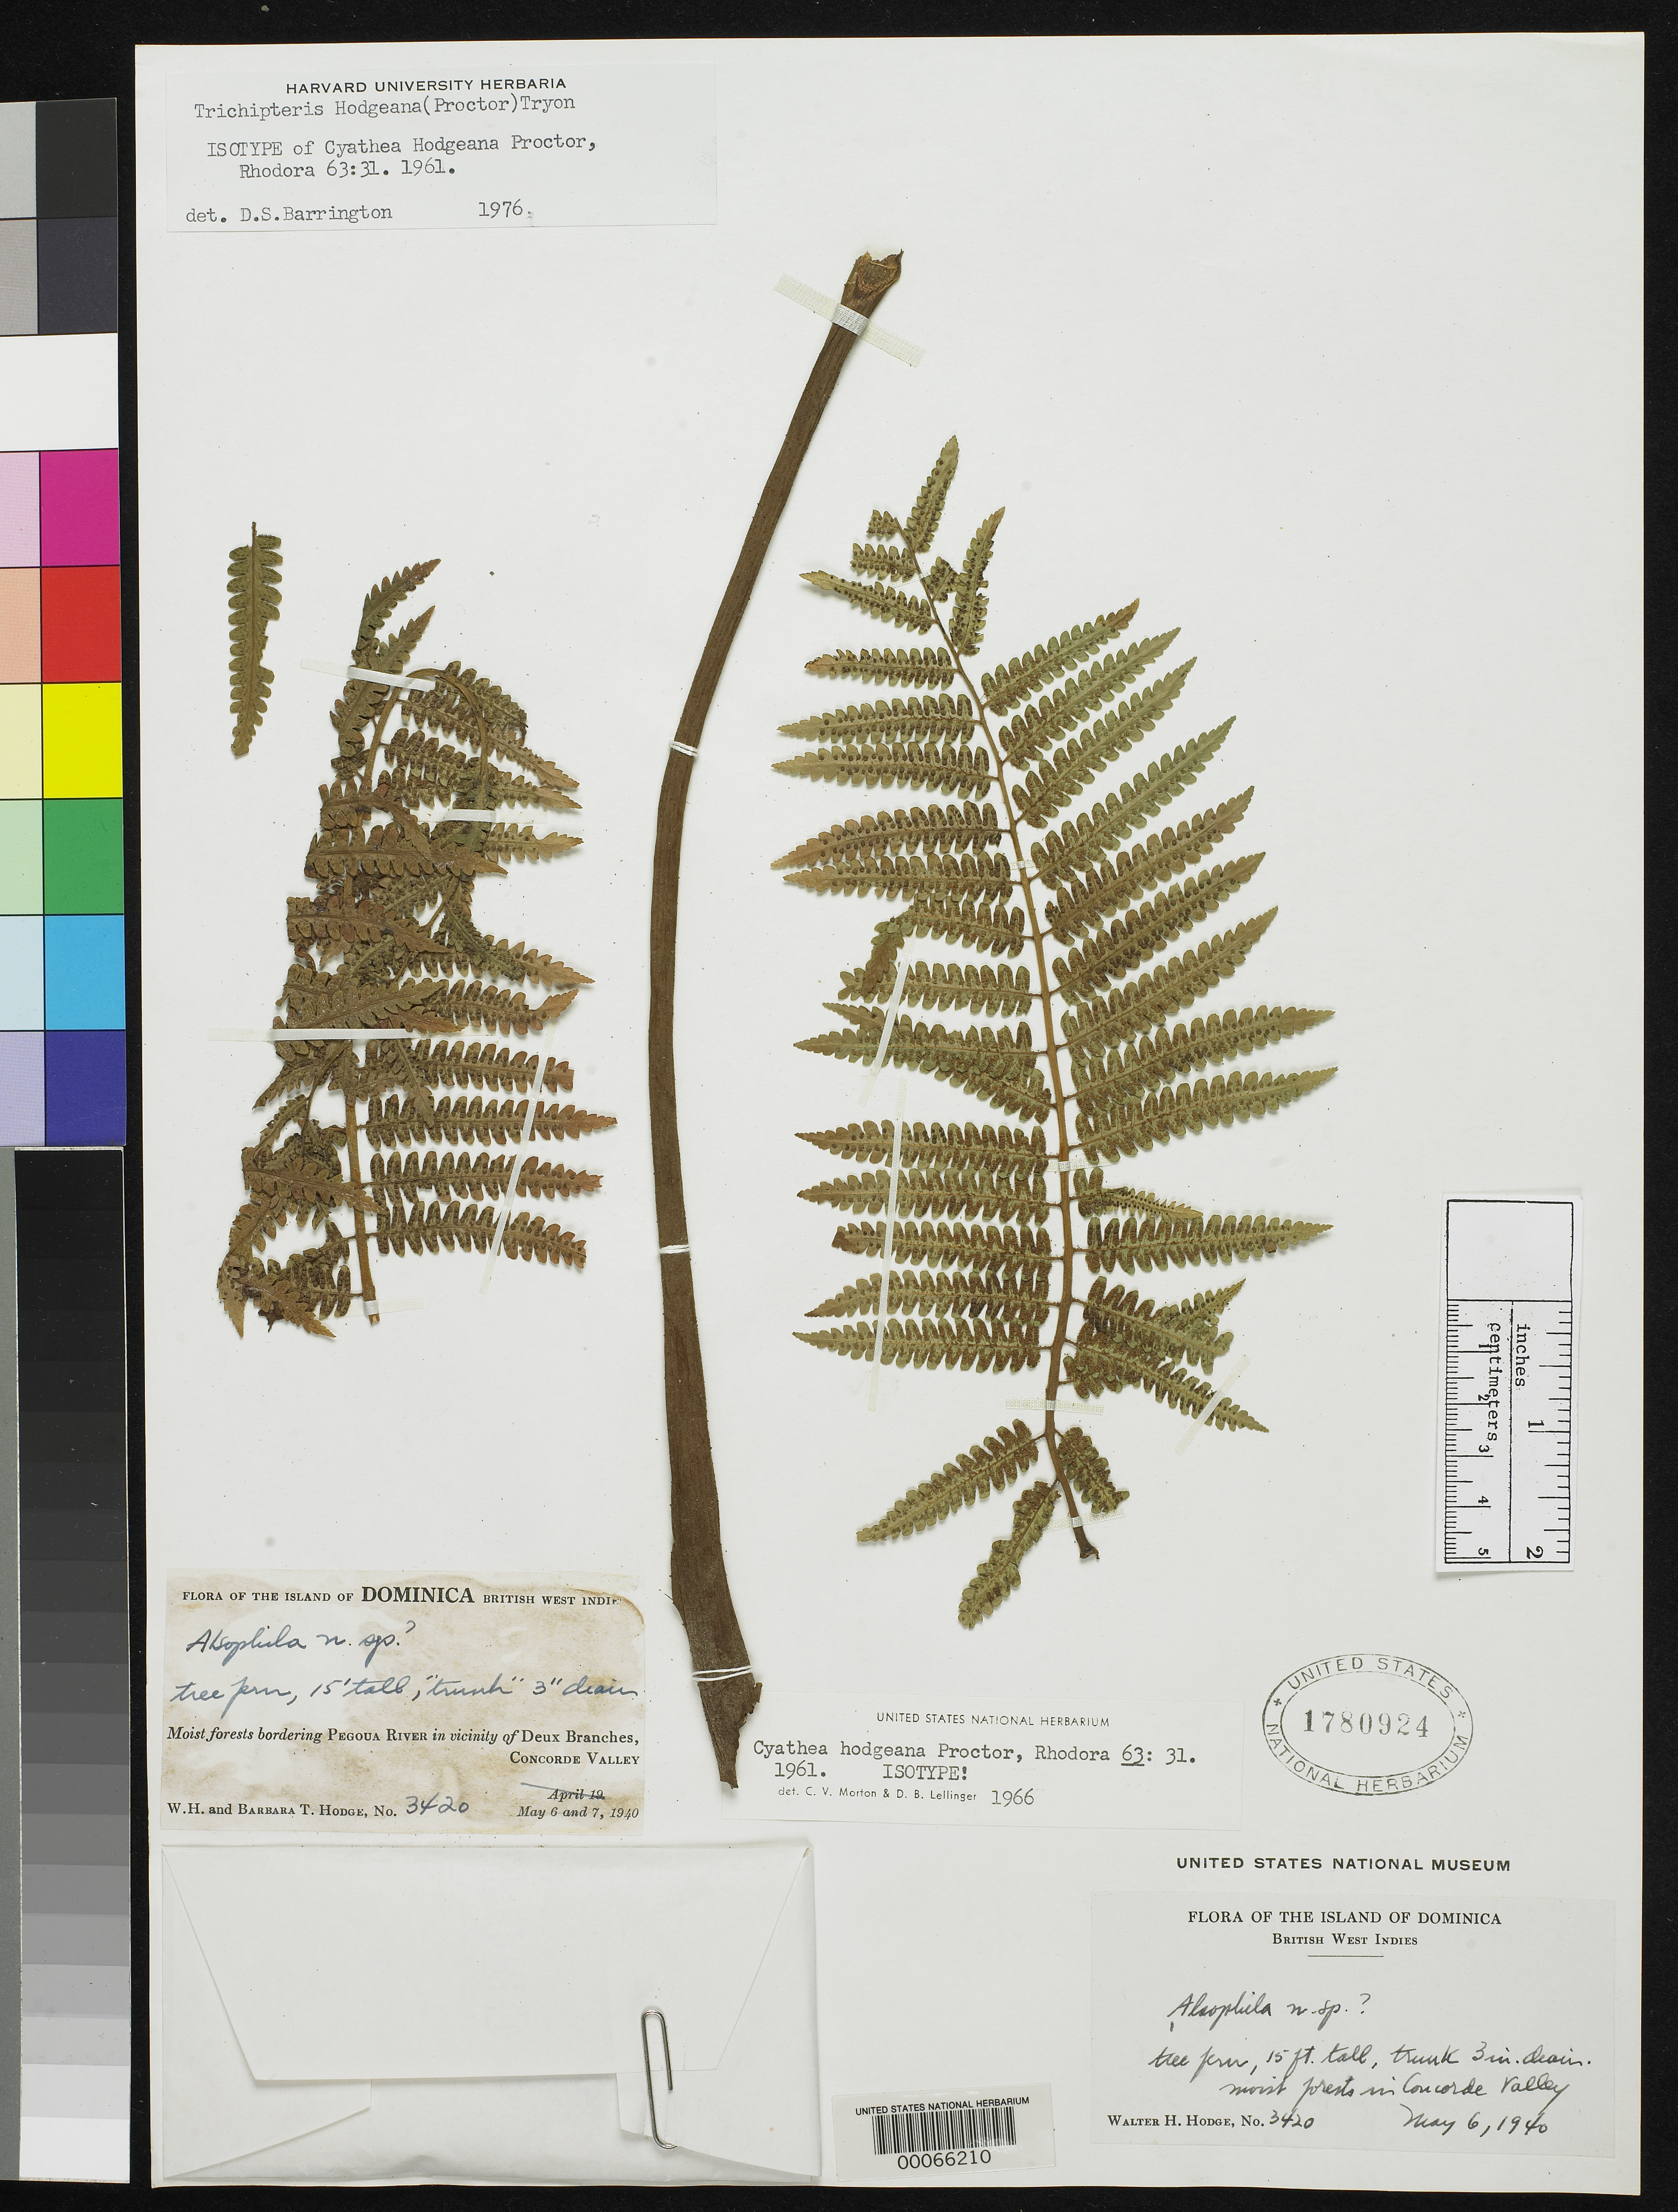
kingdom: Plantae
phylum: Tracheophyta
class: Polypodiopsida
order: Cyatheales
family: Cyatheaceae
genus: Cyathea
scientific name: Cyathea hodgeana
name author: Proctor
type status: Isotype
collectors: W. Hodge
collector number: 3420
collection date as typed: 06 May 1940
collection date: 1940-05-06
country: Dominican Republic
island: Hispaniola Island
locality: Concorde Valley, vicinity of Deux Branches bordering the Pegoua River.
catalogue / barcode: US 1780924